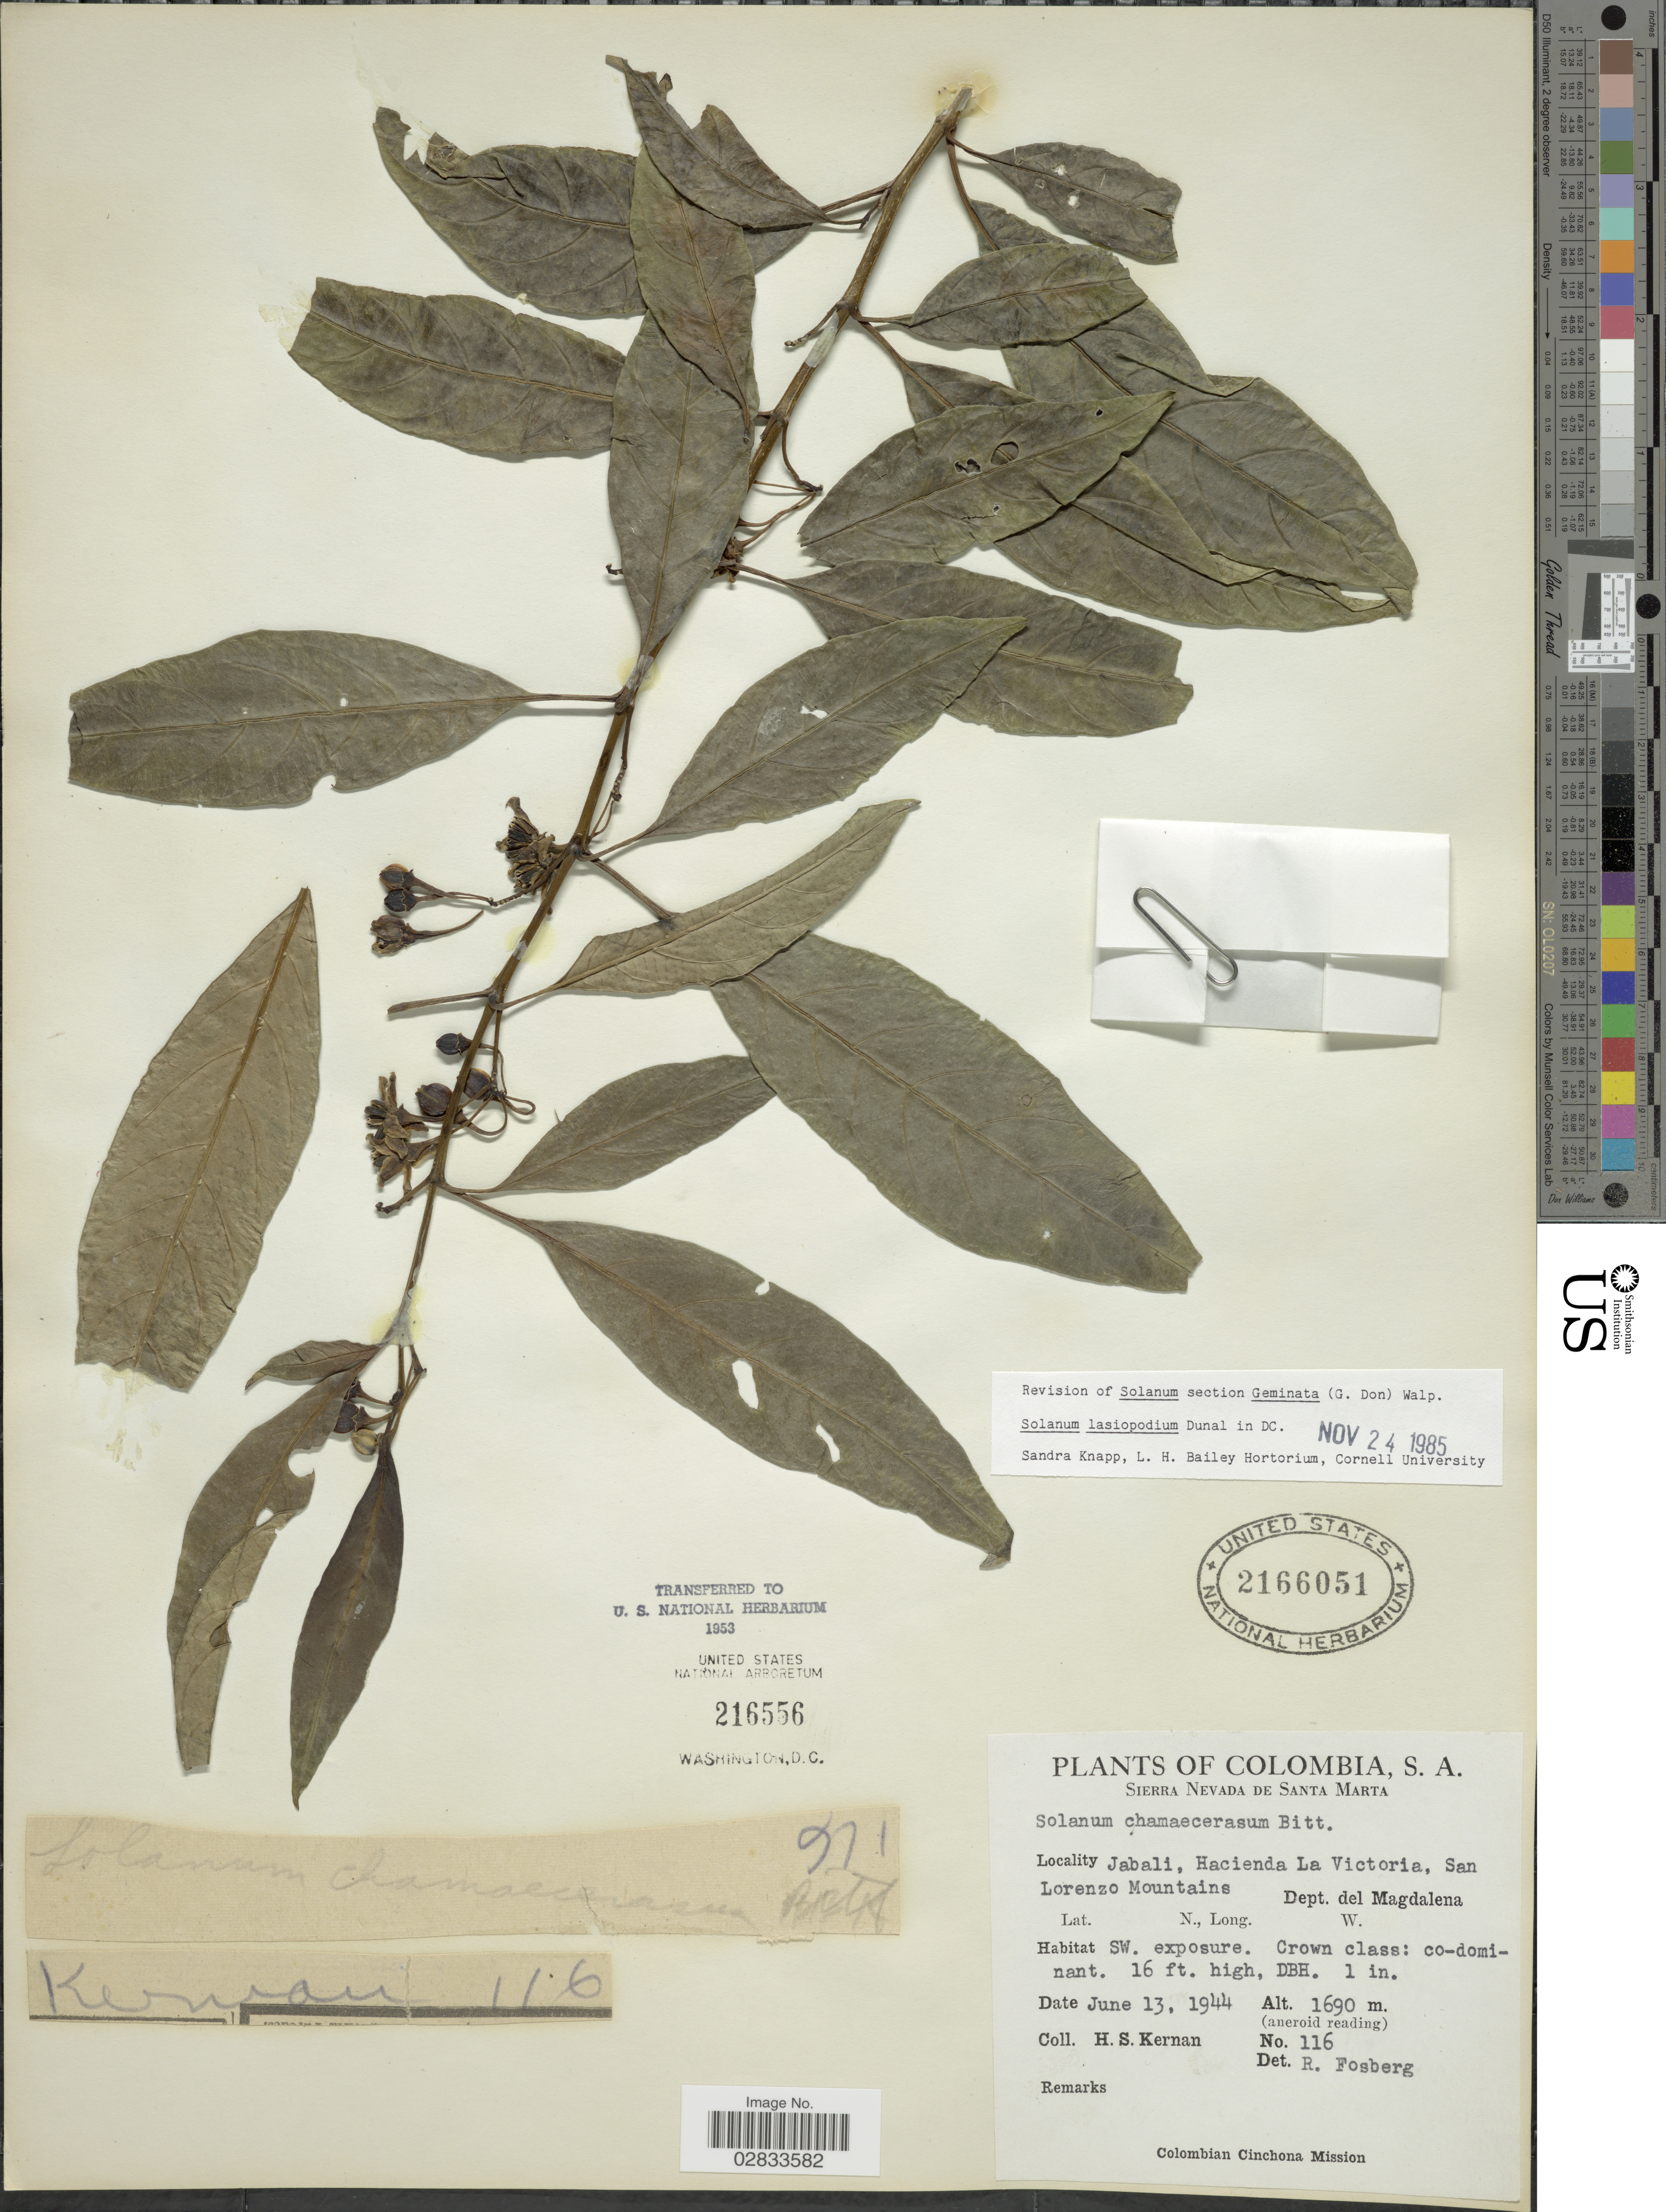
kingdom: Plantae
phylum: Tracheophyta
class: Magnoliopsida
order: Solanales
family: Solanaceae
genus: Solanum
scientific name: Solanum lasiopodium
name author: Dunst. in DC.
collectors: H. Kernan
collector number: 116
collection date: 1944-06-13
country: Colombia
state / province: Magdalena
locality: Sierra Nevada de Santa Marta. Jabali, Hacienda La Victoria, San Lorenzo Mountains. Dept. del Magdalena.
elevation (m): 1690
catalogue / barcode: US 2166051